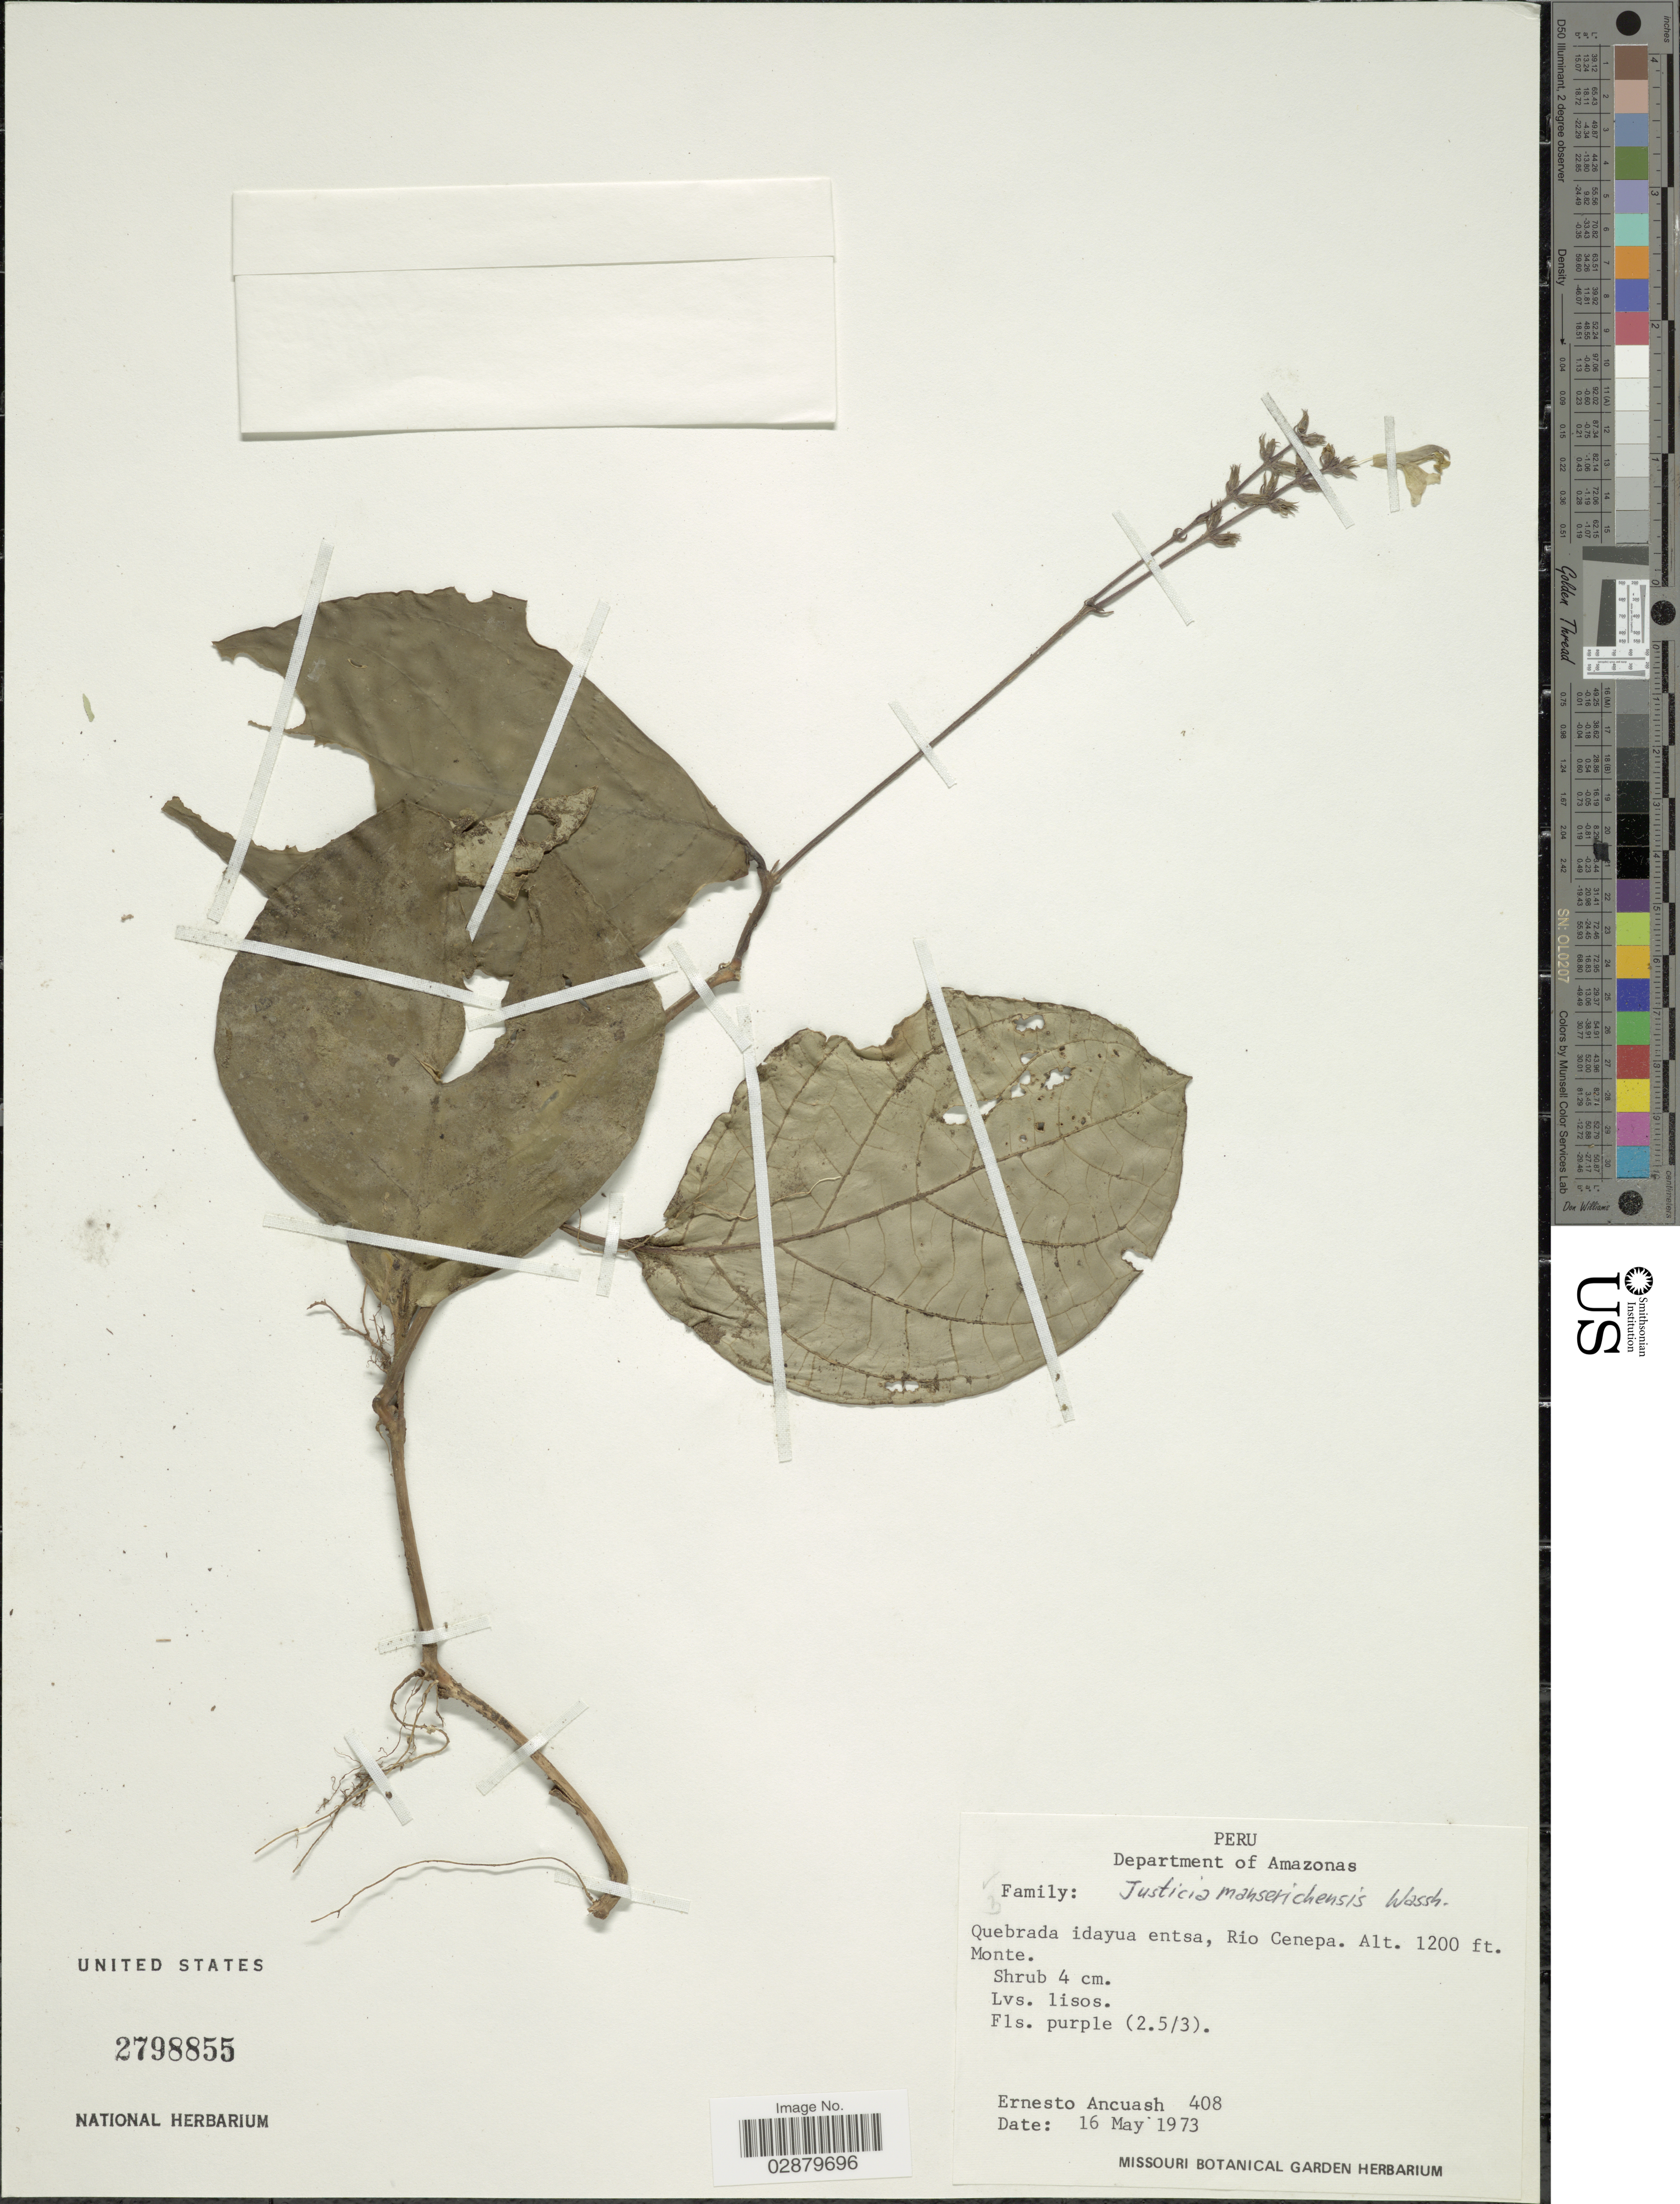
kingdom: Plantae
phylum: Tracheophyta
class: Magnoliopsida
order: Lamiales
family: Acanthaceae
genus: Justicia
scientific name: Justicia manserichensis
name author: Wassh.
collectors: E. Ancuash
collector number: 408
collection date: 1973-05-16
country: Peru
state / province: Amazonas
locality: Department of Amazonas. Quebrada idayua entsa, Rio Cenepa.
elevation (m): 366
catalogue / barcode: US 2798855